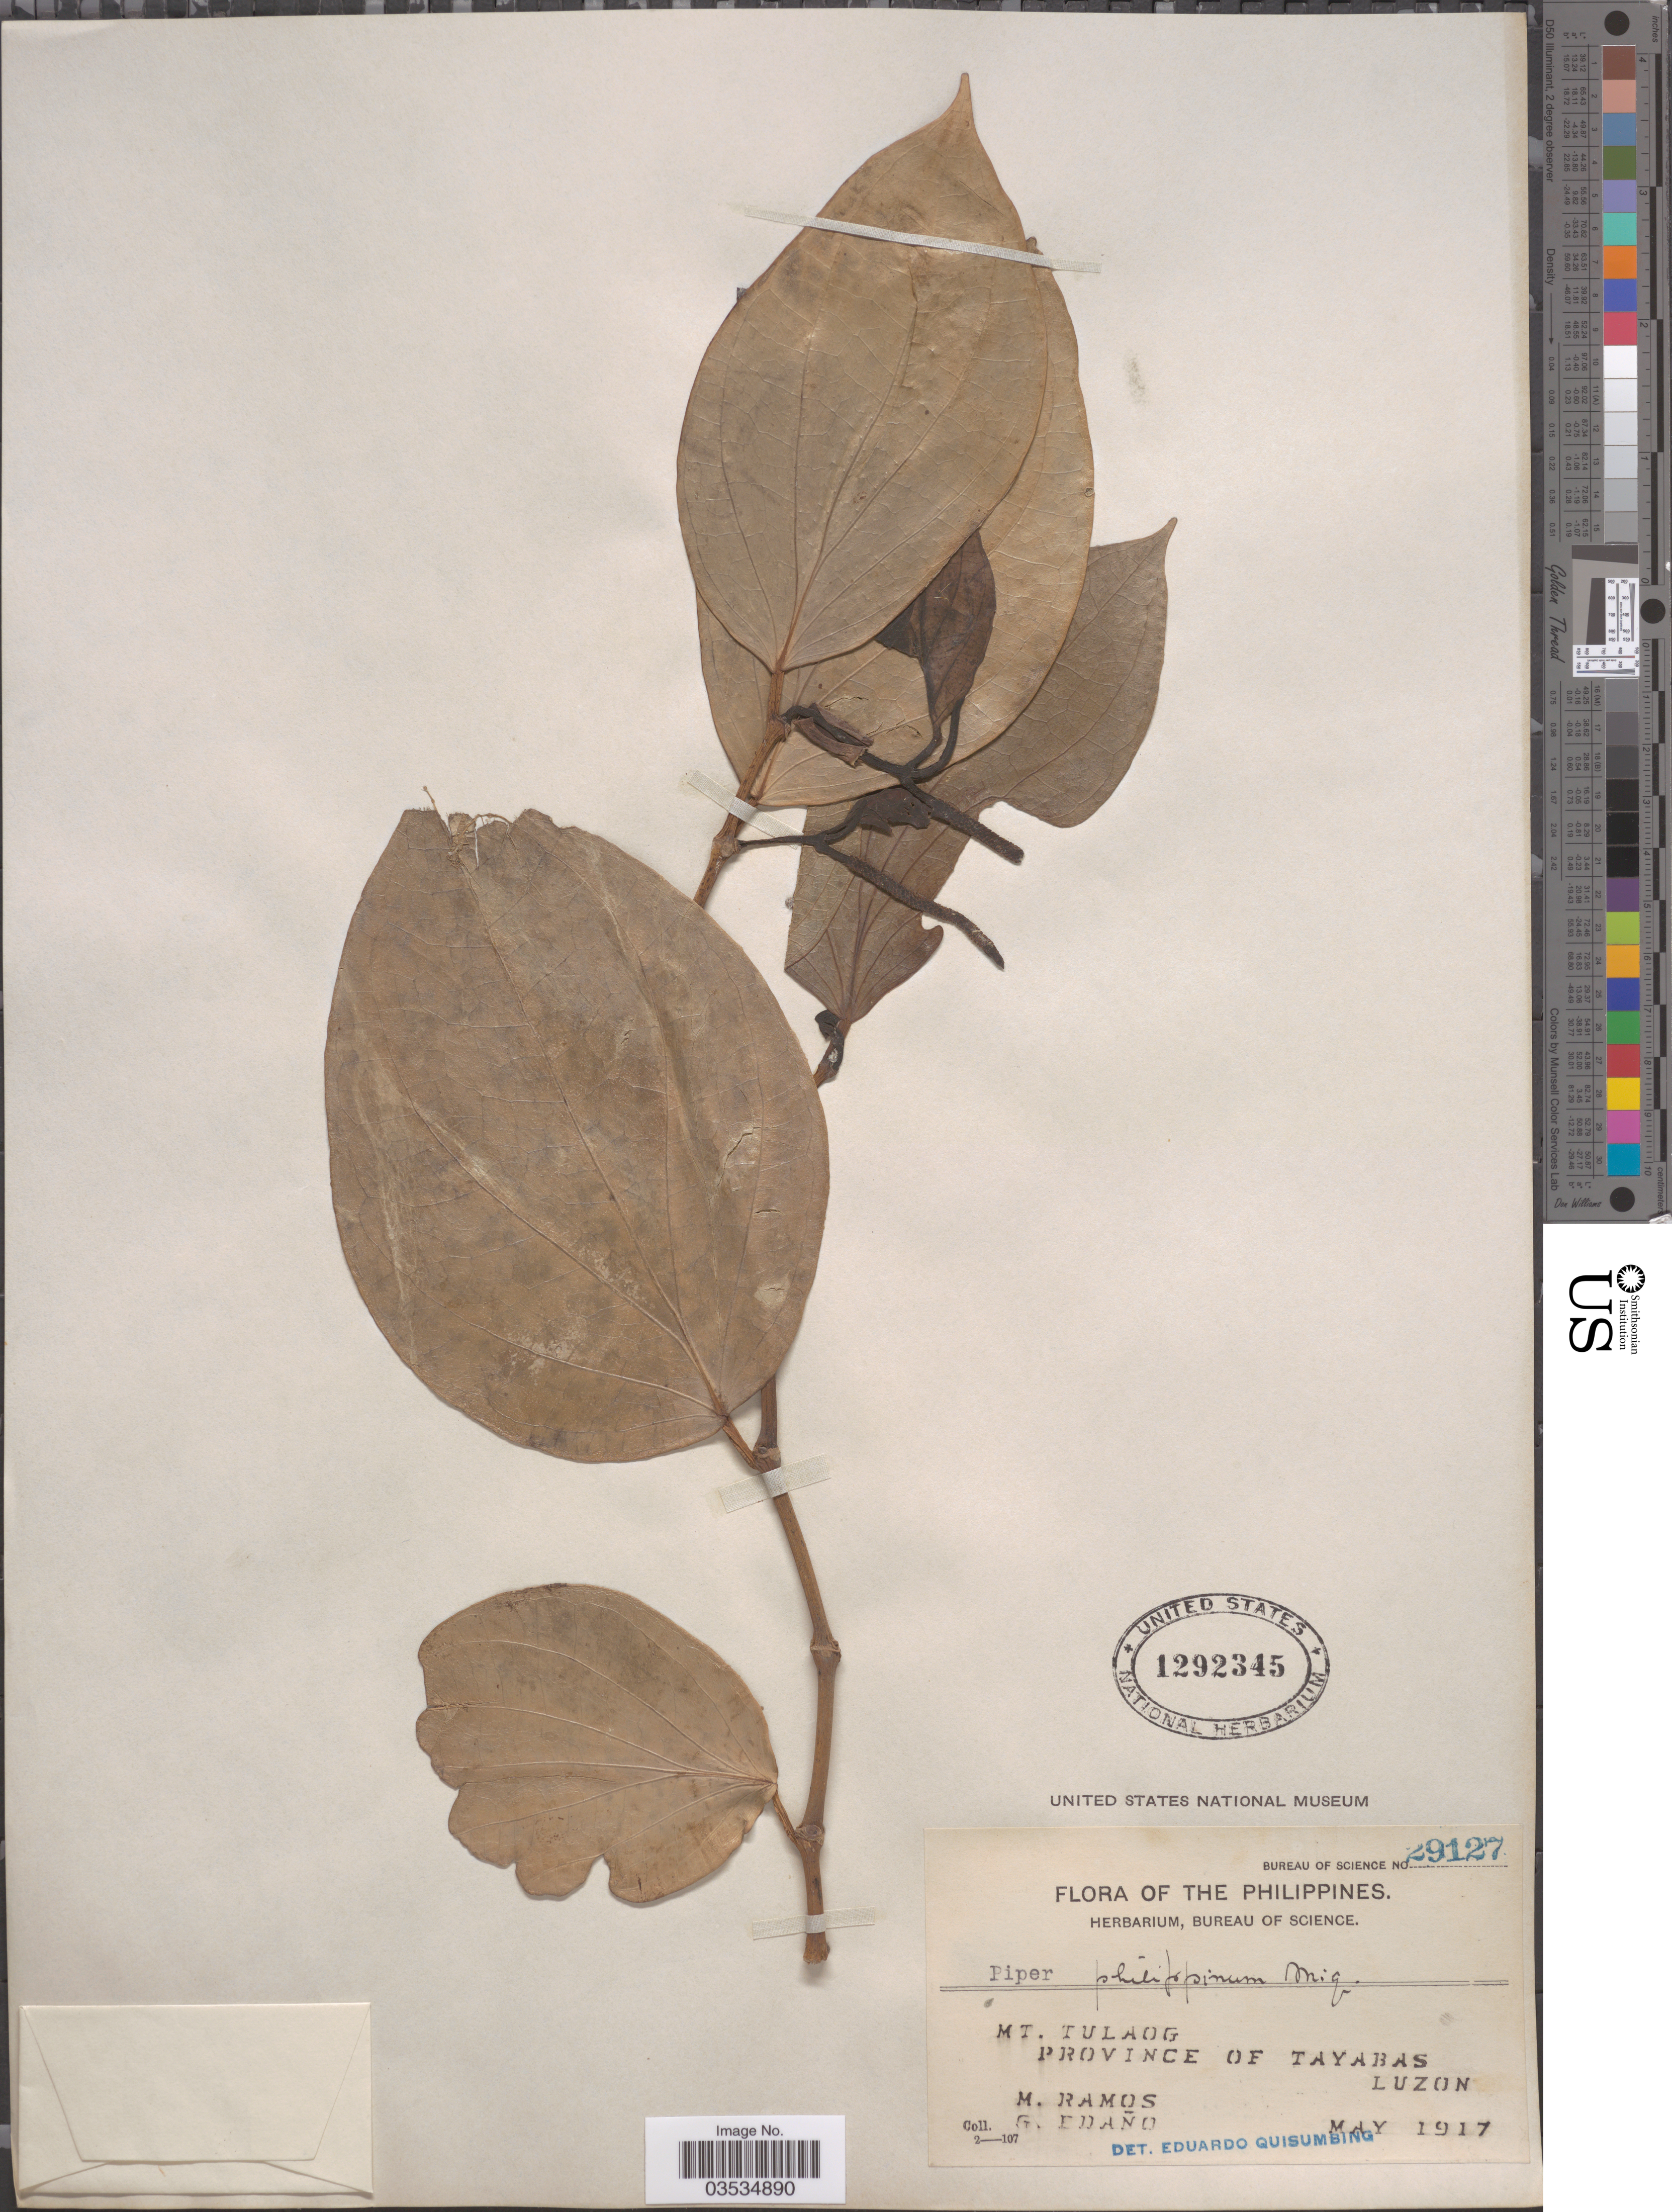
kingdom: Plantae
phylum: Tracheophyta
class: Magnoliopsida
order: Piperales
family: Piperaceae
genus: Piper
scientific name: Piper philippinum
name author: Miq.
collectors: M. Ramos & G. Edaño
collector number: Bureau of Science 29127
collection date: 1917-05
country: Philippines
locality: Mt. Tulaog. Province of Tayabas. Luzon.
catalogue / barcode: US 1292345